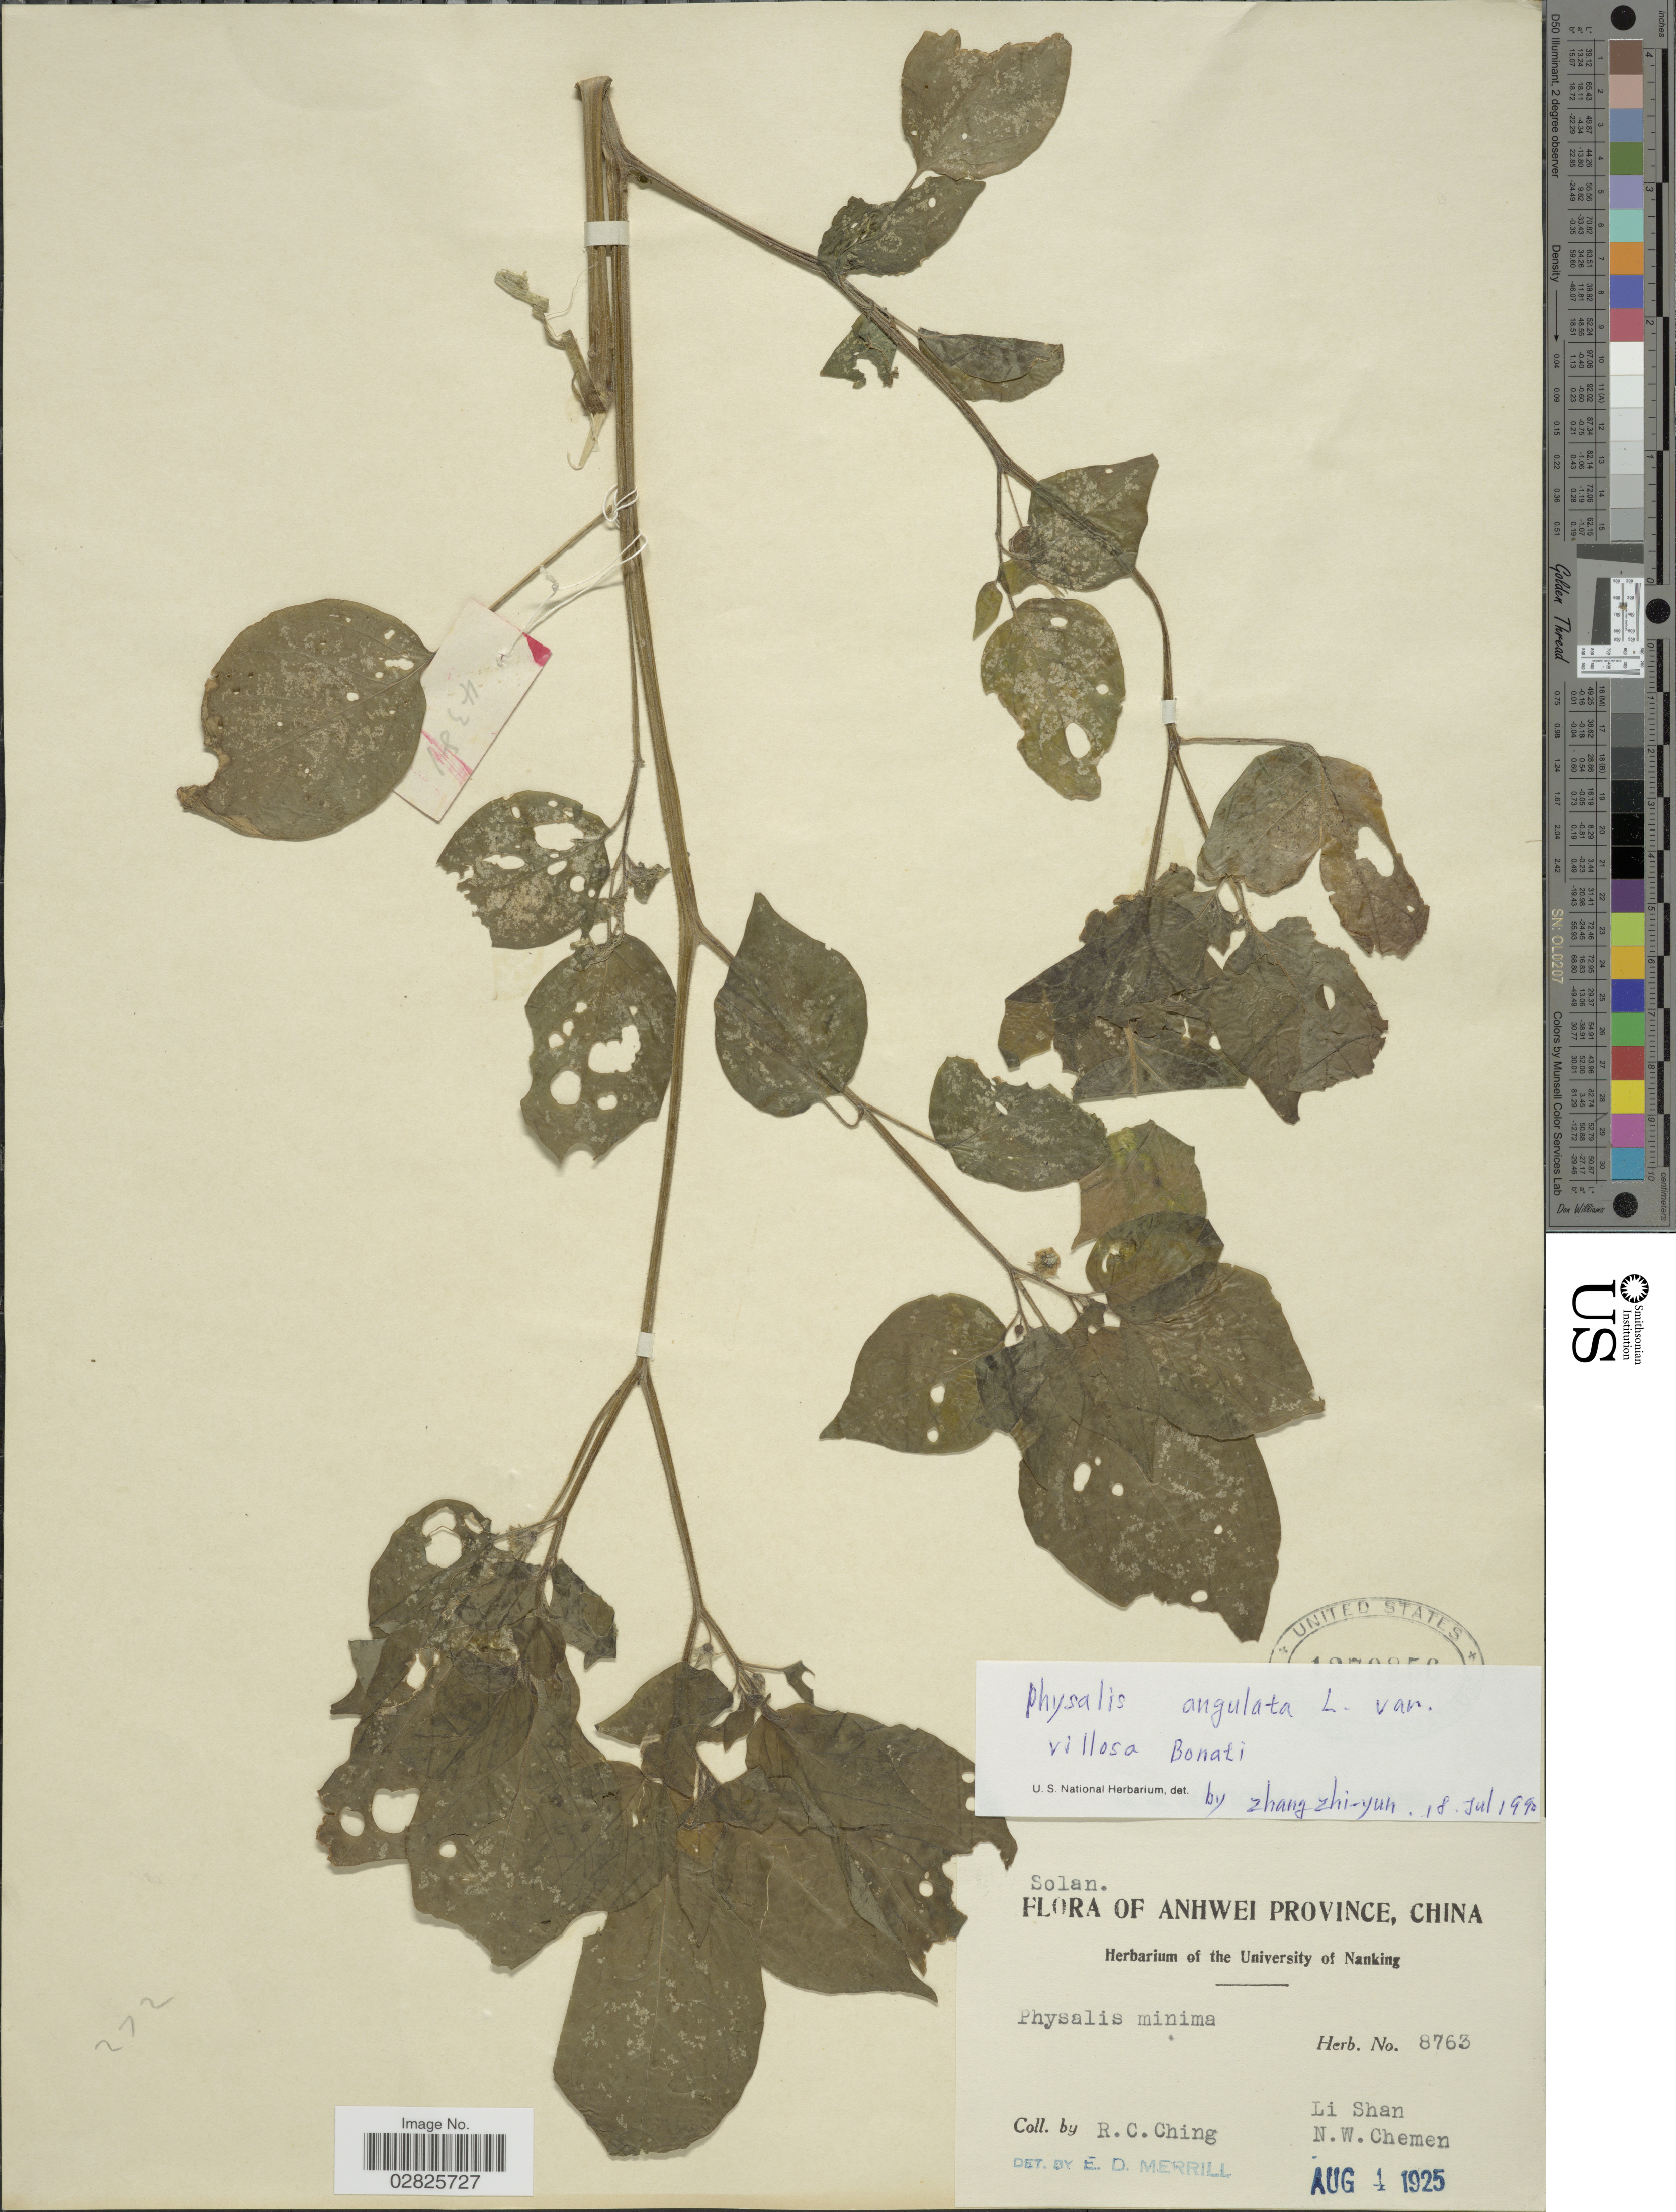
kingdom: Plantae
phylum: Tracheophyta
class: Magnoliopsida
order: Solanales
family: Solanaceae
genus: Physalis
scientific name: Physalis angulata var. villosa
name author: Bonati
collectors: R. C. Ching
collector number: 8763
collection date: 1925-08-04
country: China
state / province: Anhui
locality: Anhwei Province. Li Shan. N.W. Chemen.